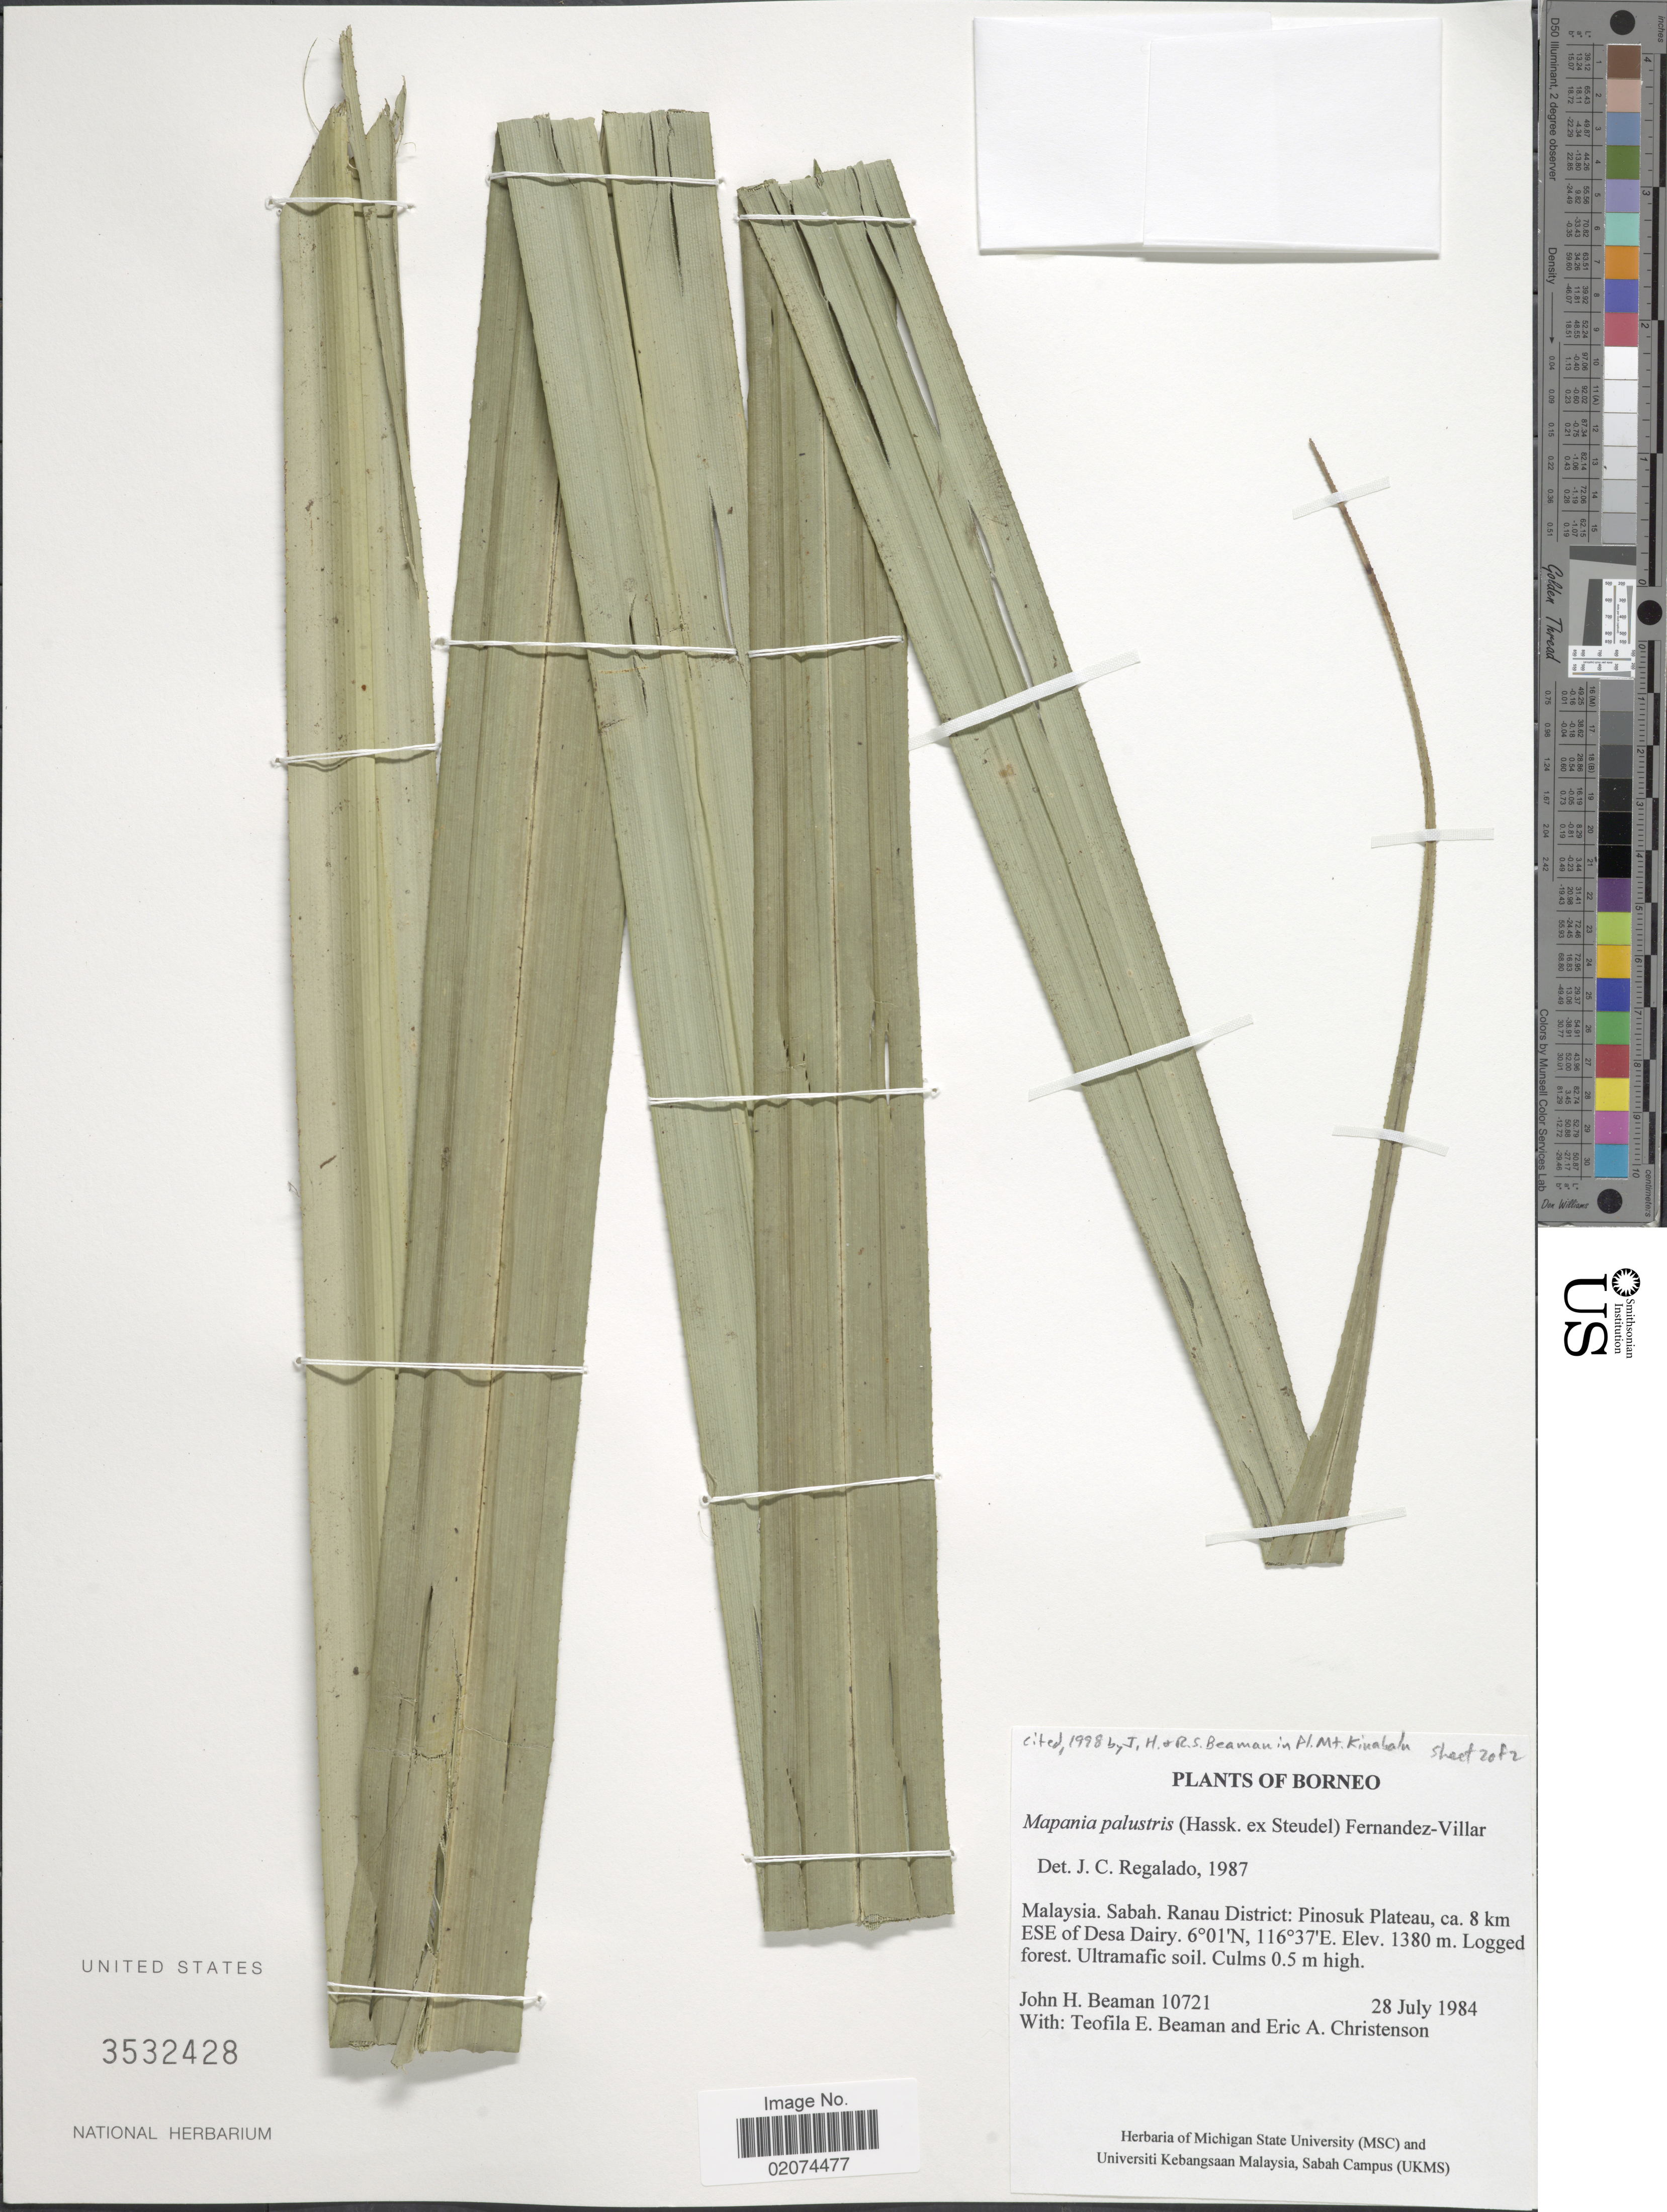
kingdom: Plantae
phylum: Tracheophyta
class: Liliopsida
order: Poales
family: Cyperaceae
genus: Mapania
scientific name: Mapania palustris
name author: (Hassk. ex Steud.) Fern.-Vill.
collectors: J. H. Beaman, T. E. Beaman & E. A. Christenson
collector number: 10721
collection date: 1984-07-28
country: Malaysia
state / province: Sabah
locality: Borneo. Malaysia. Sabah. Ranau District: Pinosuk Plateau, ca. 8 km ESE of Desa Dairy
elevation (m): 1380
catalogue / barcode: US 3532428